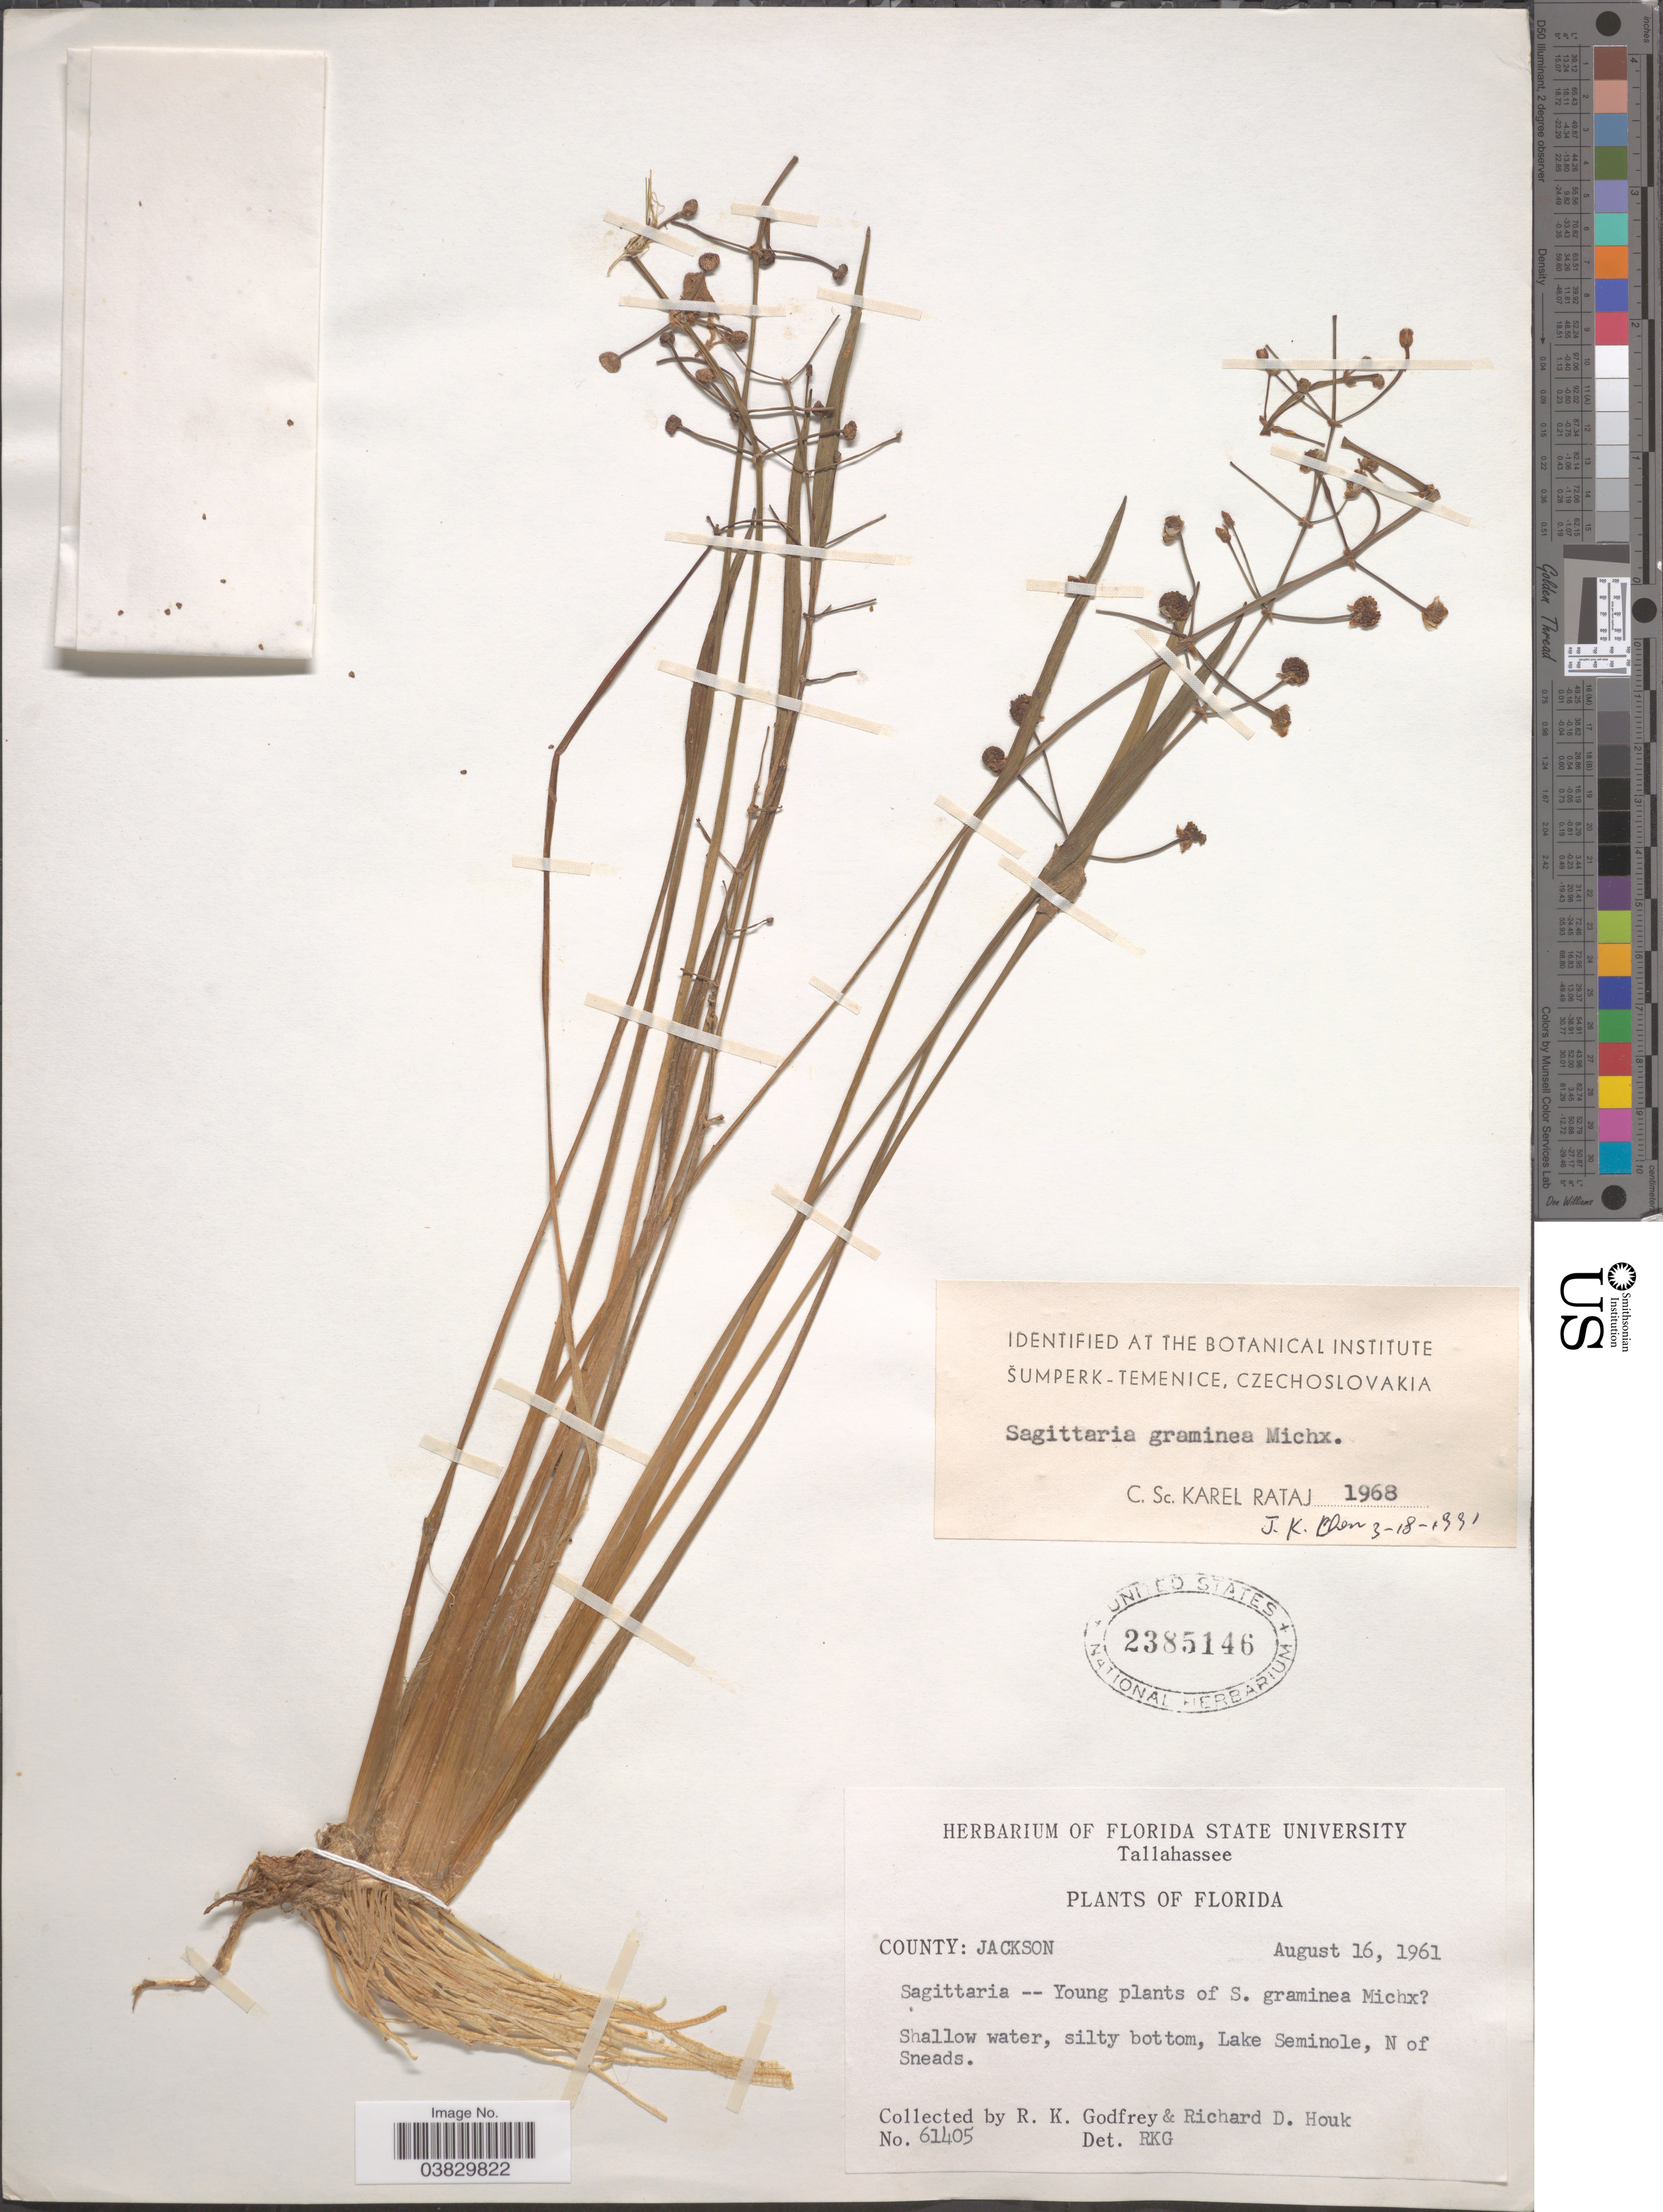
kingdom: Plantae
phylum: Tracheophyta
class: Liliopsida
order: Alismatales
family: Alismataceae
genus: Sagittaria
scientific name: Sagittaria graminea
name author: Michx.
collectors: R. K. Godfrey & R. Houk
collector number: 61405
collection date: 1961-08-16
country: United States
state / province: Florida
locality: County: Jackson. Lake Seminole, N of Sneads.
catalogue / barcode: US 2385146